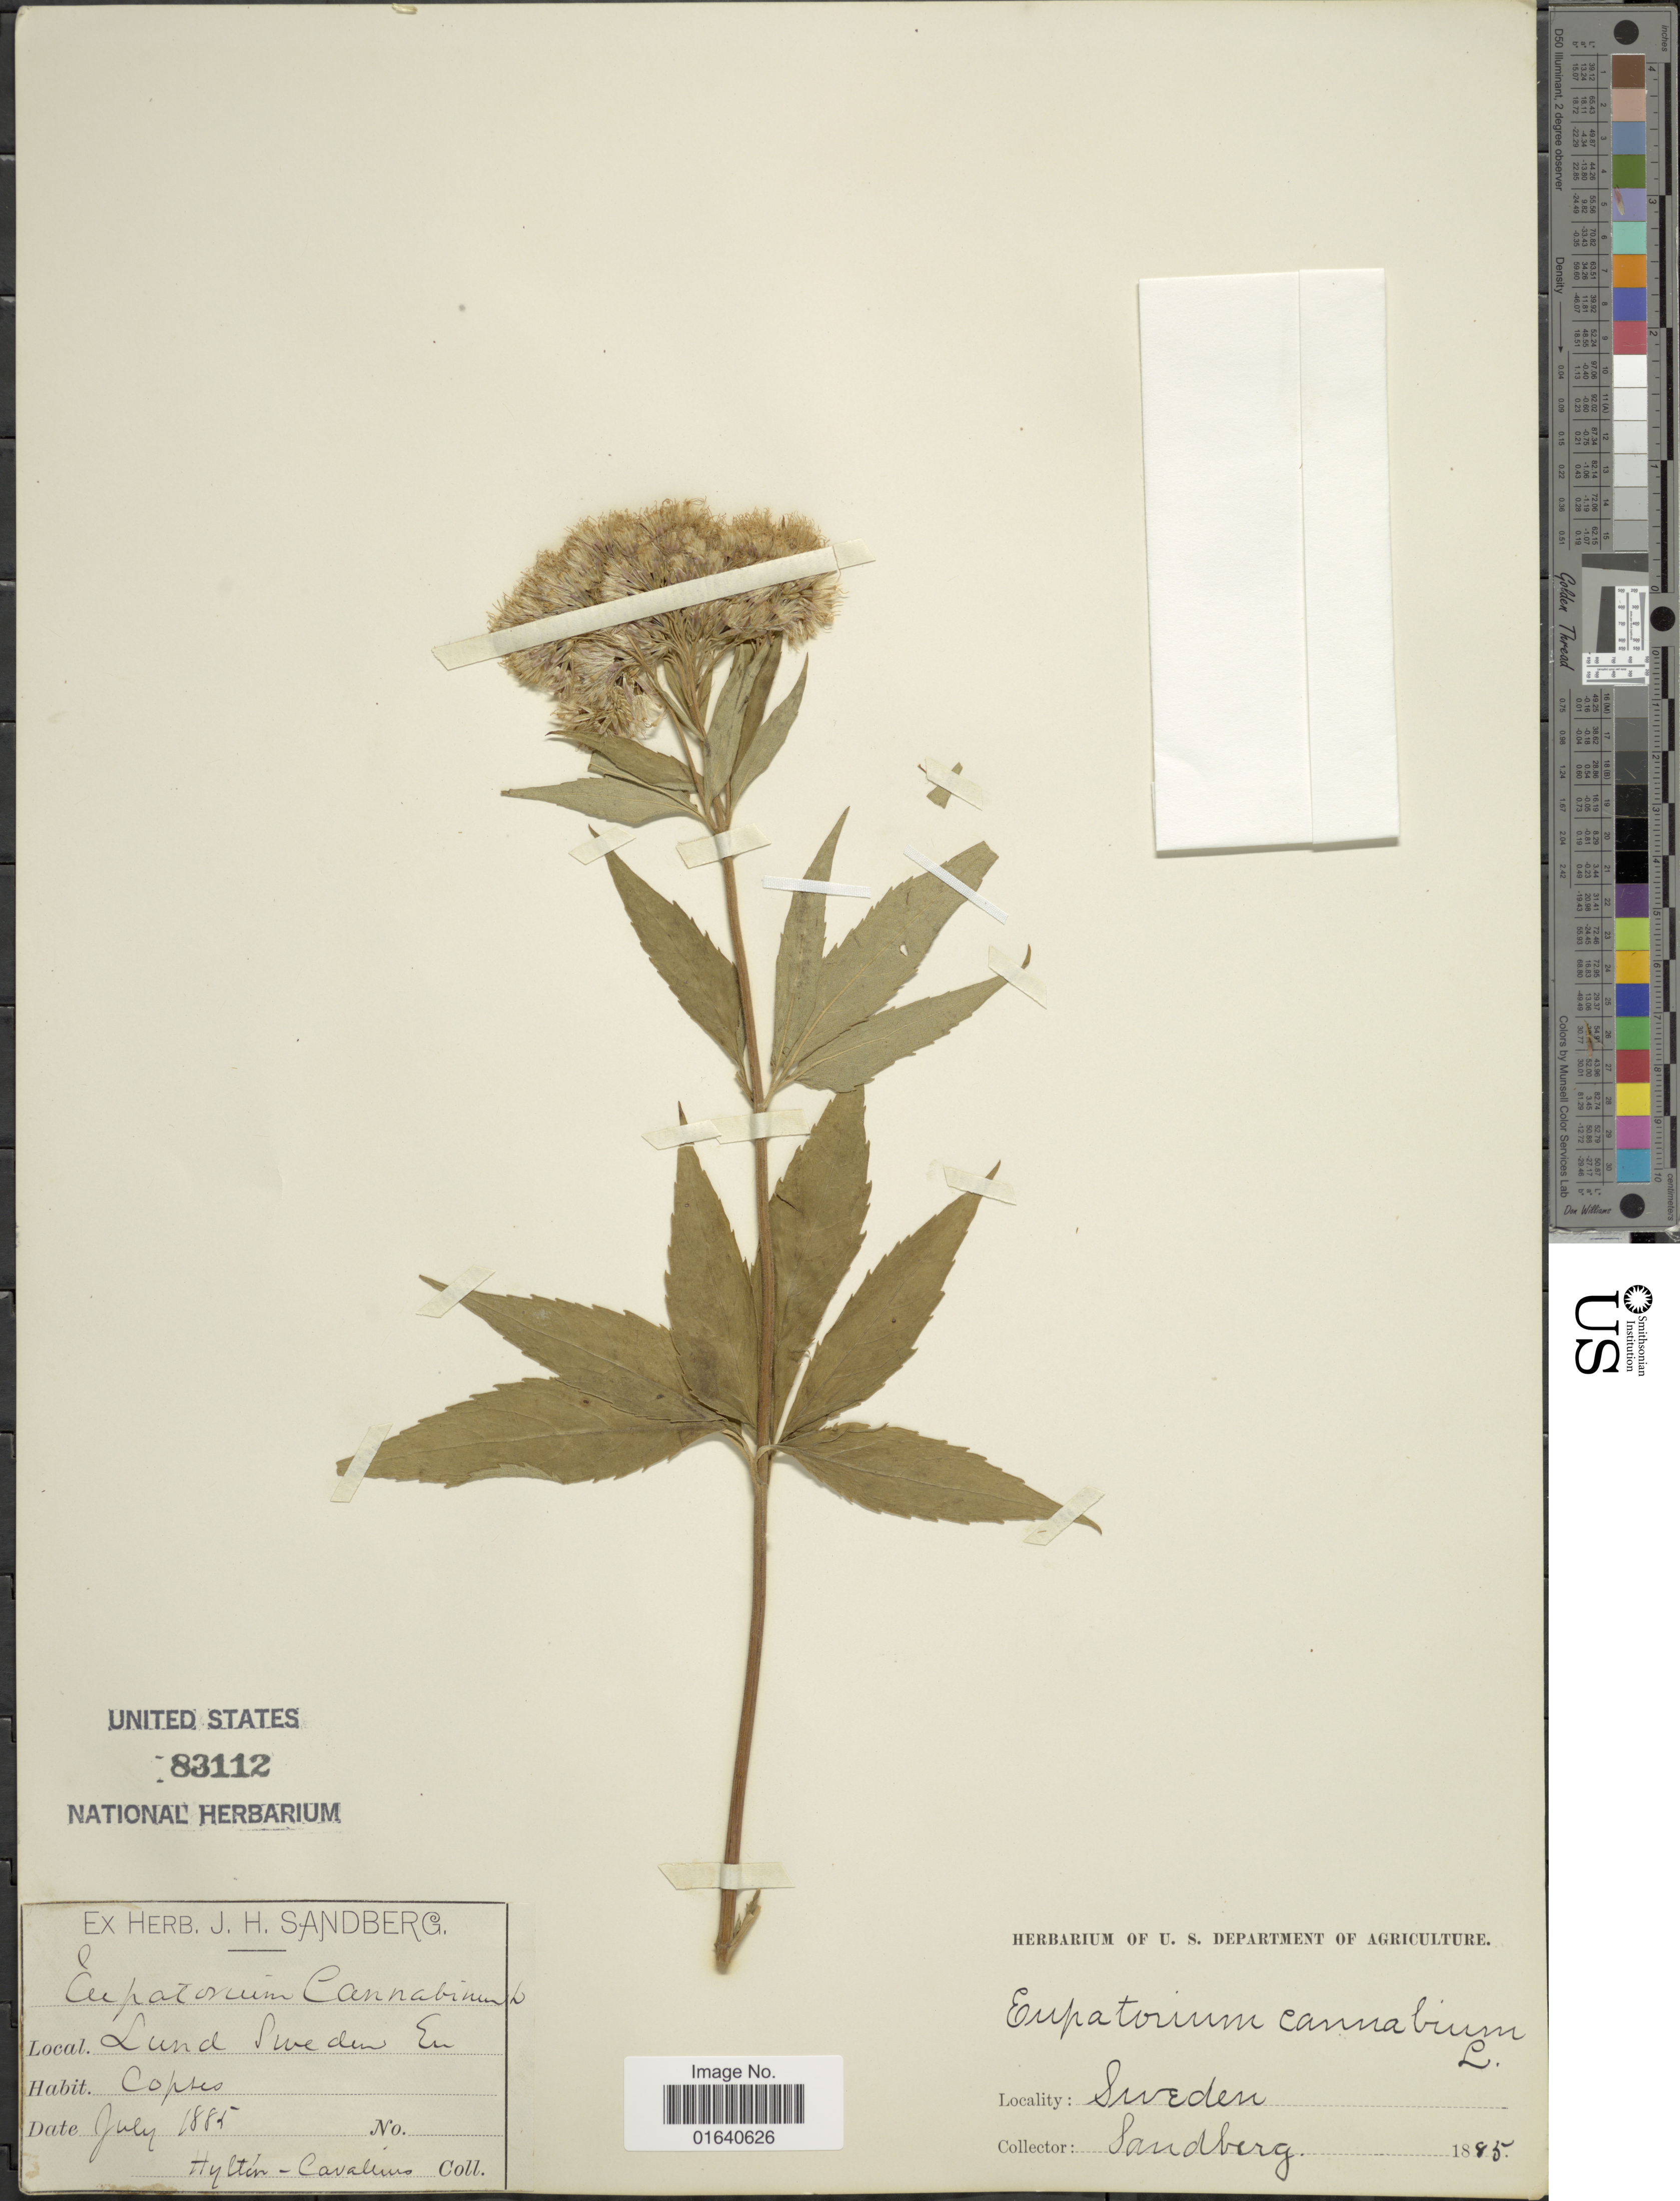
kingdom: Plantae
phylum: Tracheophyta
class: Magnoliopsida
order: Asterales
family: Asteraceae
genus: Eupatorium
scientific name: Eupatorium cannabinum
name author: L.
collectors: G. Hyltén-Cavallius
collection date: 1885-07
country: Sweden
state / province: Skåne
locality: Lund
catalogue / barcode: US 83112